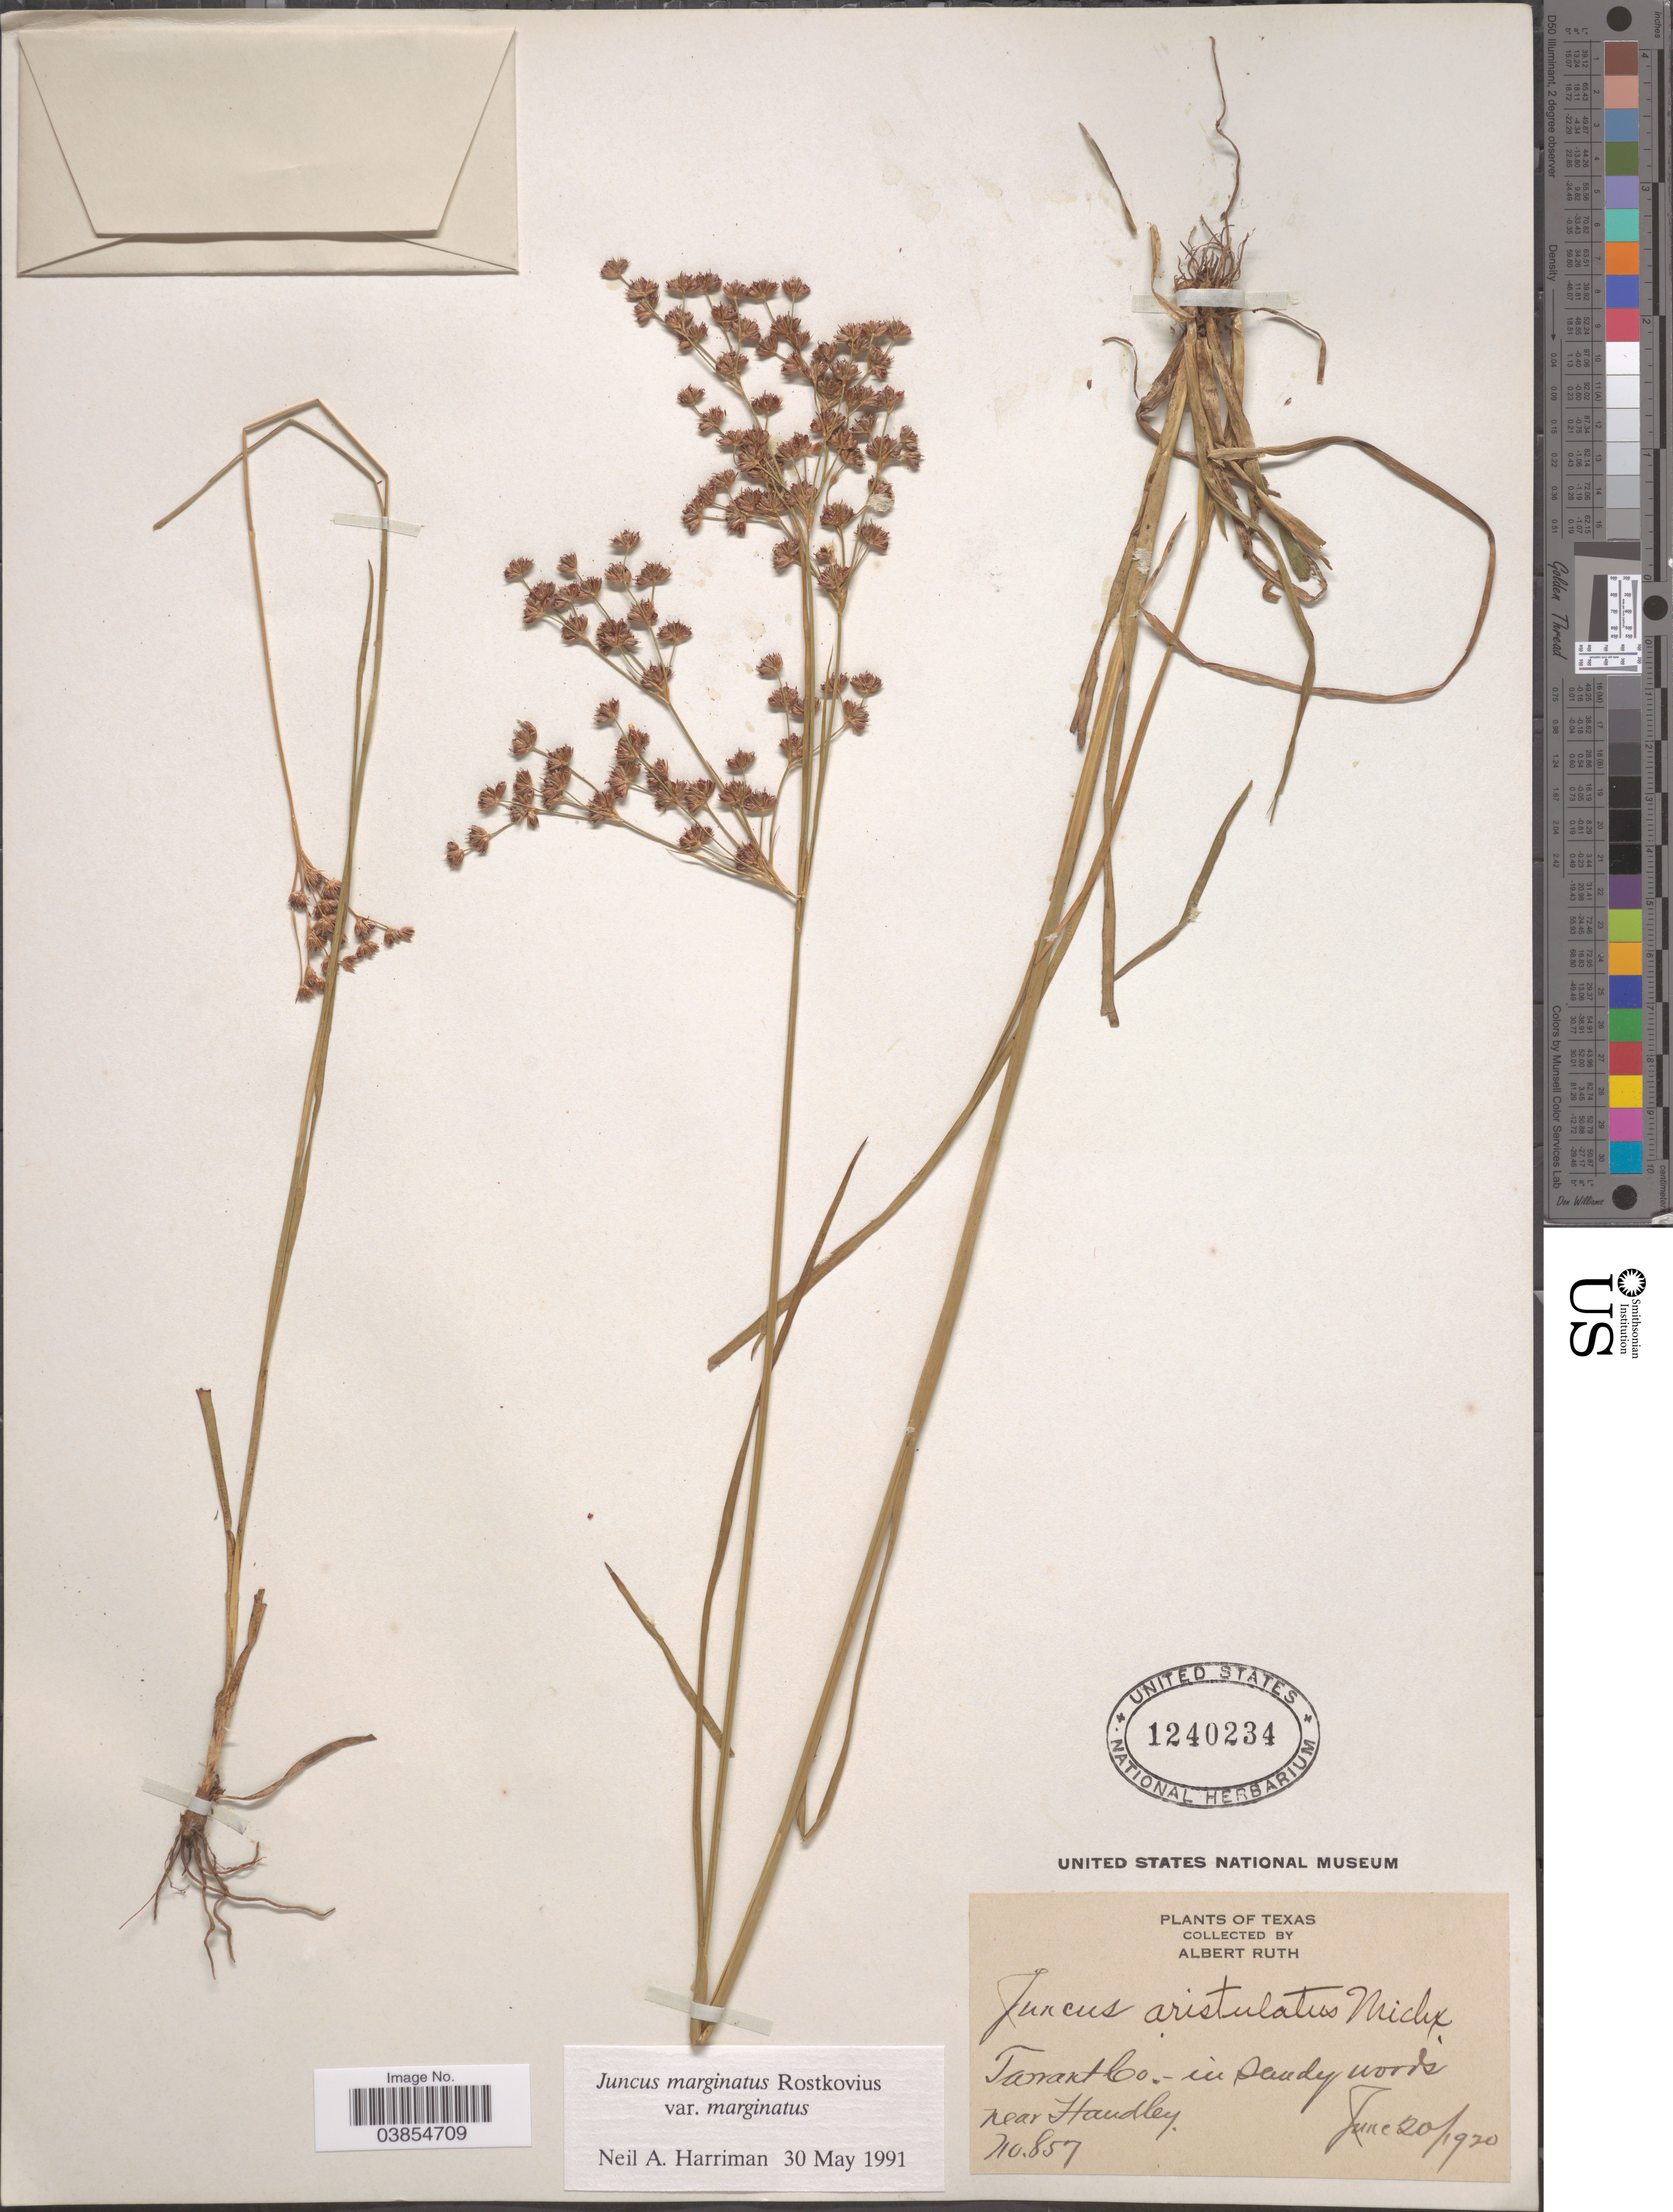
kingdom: Plantae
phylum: Tracheophyta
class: Liliopsida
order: Poales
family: Juncaceae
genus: Juncus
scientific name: Juncus marginatus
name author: Rostk.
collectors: A. Ruth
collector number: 857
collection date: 1920-06-20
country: United States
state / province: Texas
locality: Tarrant Co. in sandy woods near Handley.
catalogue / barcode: US 1240234